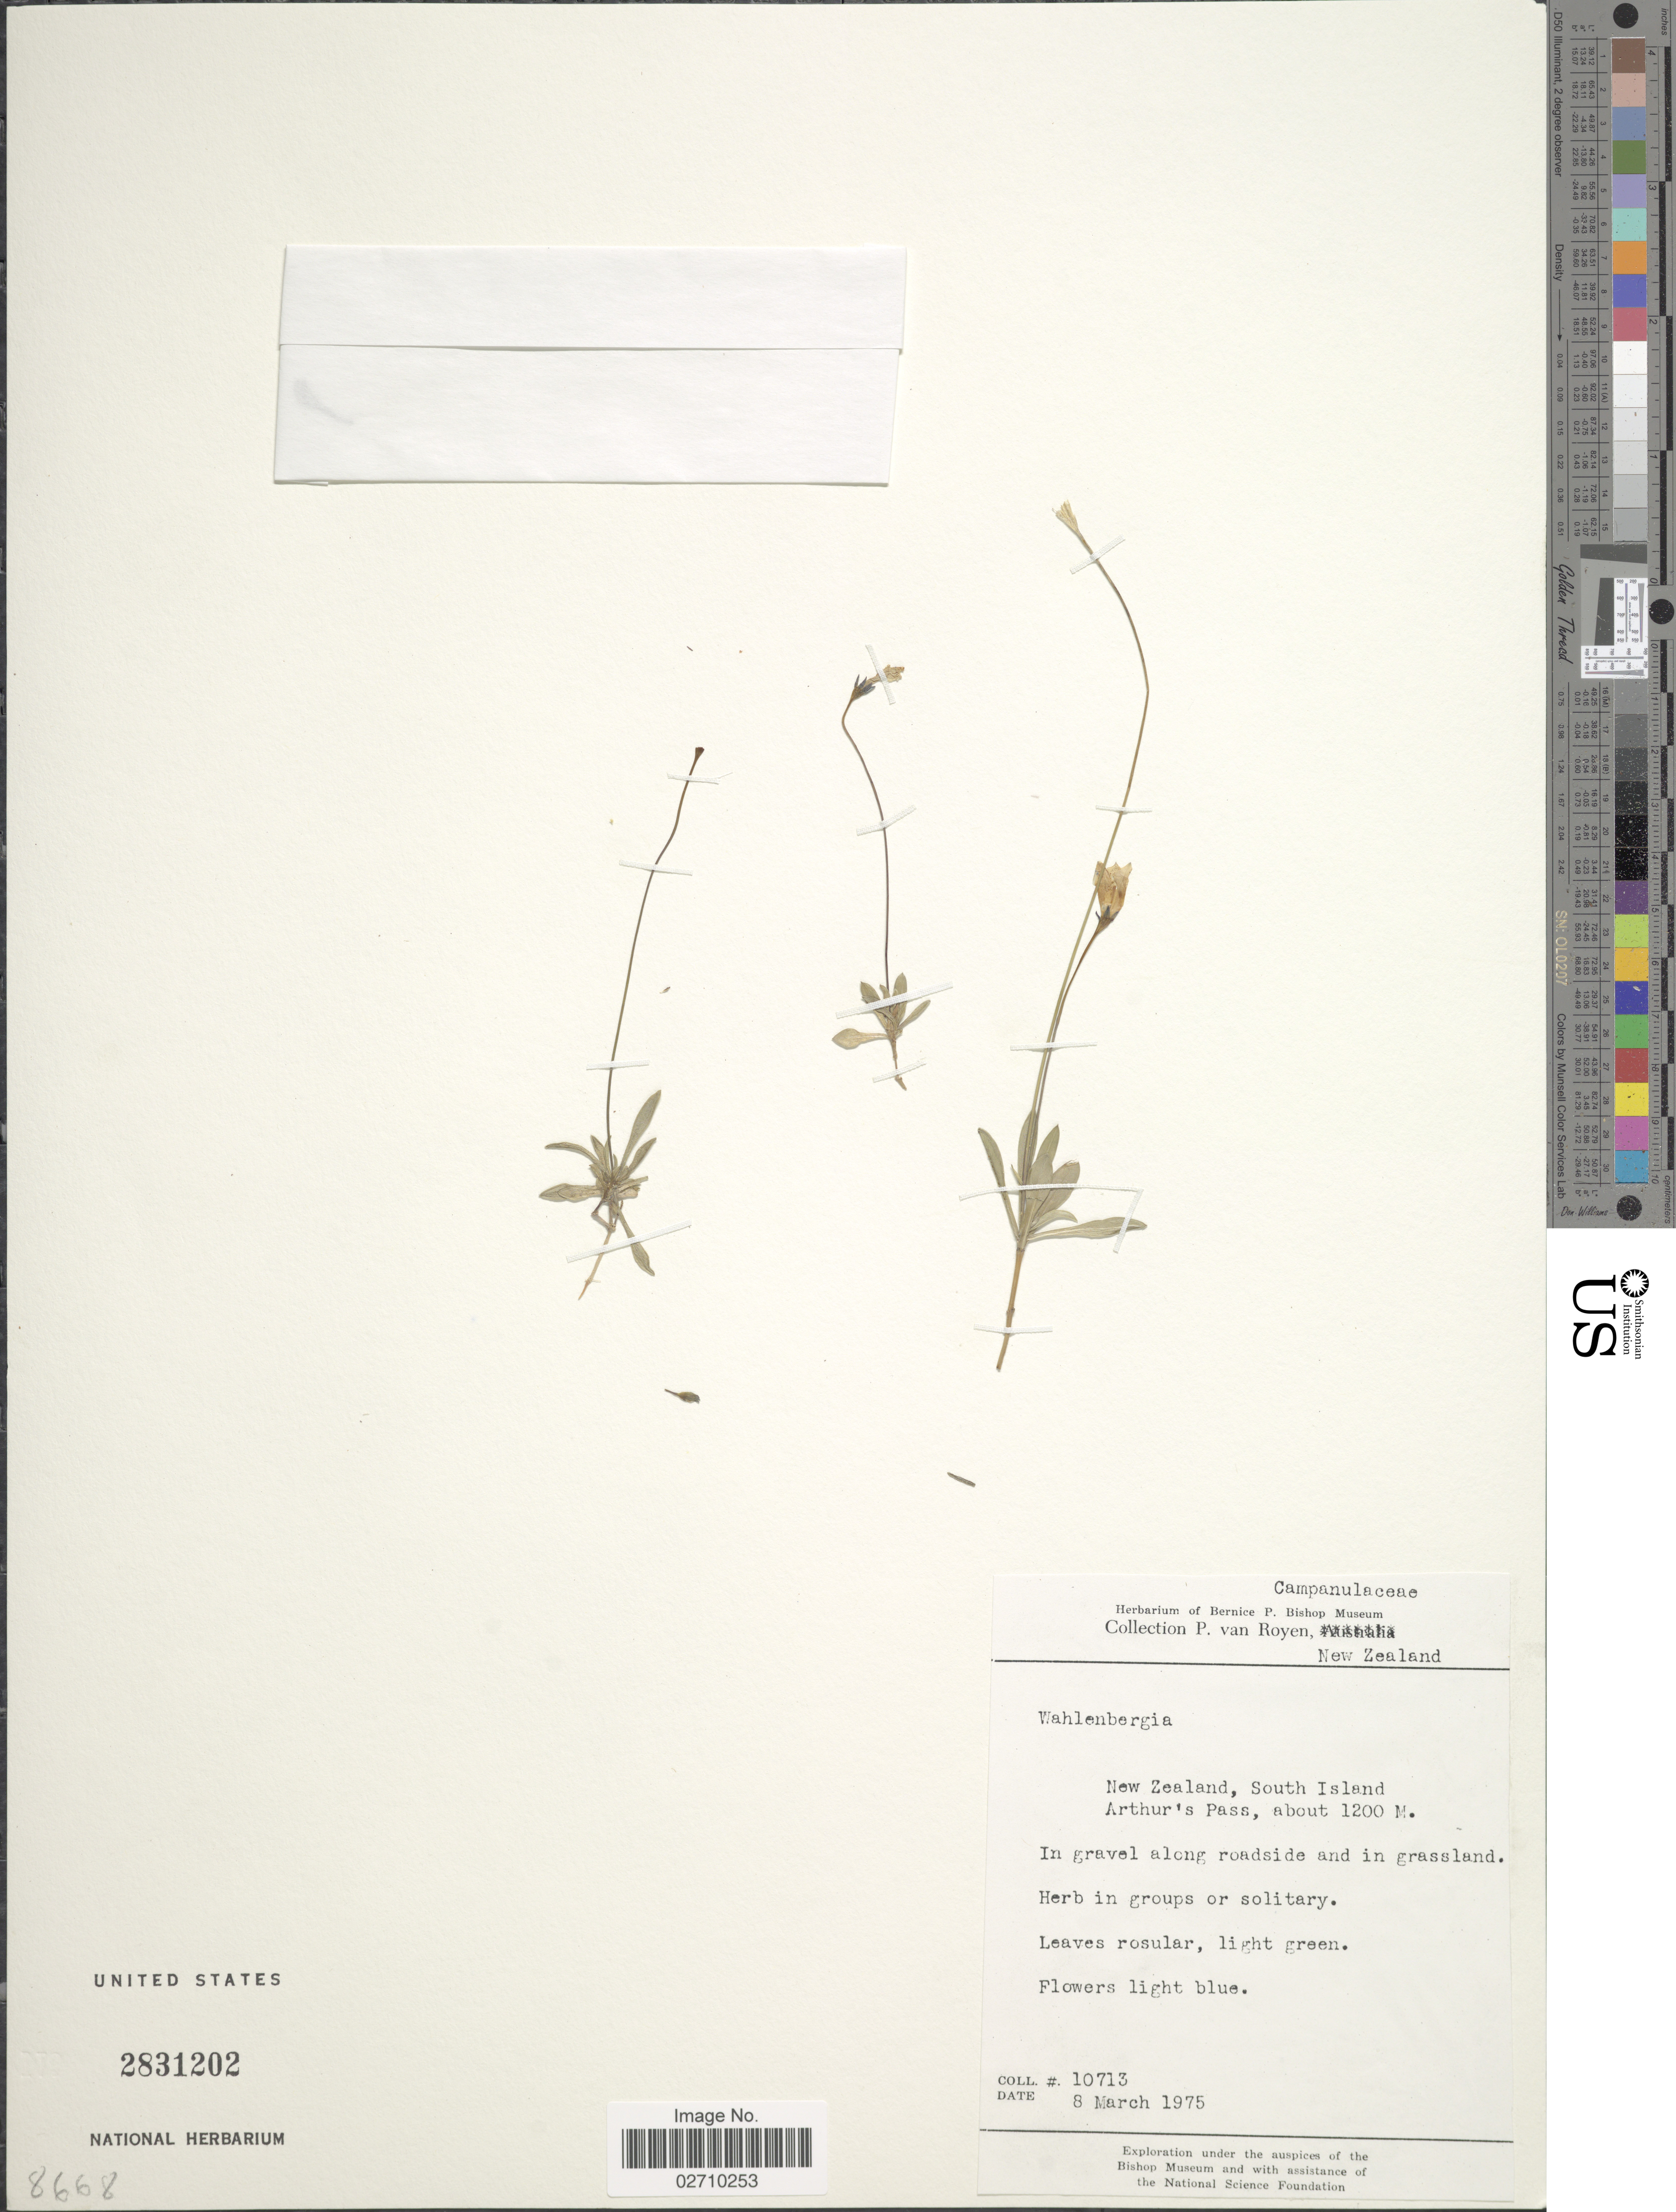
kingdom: Plantae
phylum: Tracheophyta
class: Magnoliopsida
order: Asterales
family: Campanulaceae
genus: Wahlenbergia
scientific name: Wahlenbergia sp.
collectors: P. van Royen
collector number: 10713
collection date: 1975-03-08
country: New Zealand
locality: South Island, Arthur's Pass.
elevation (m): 1200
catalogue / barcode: US 2831202